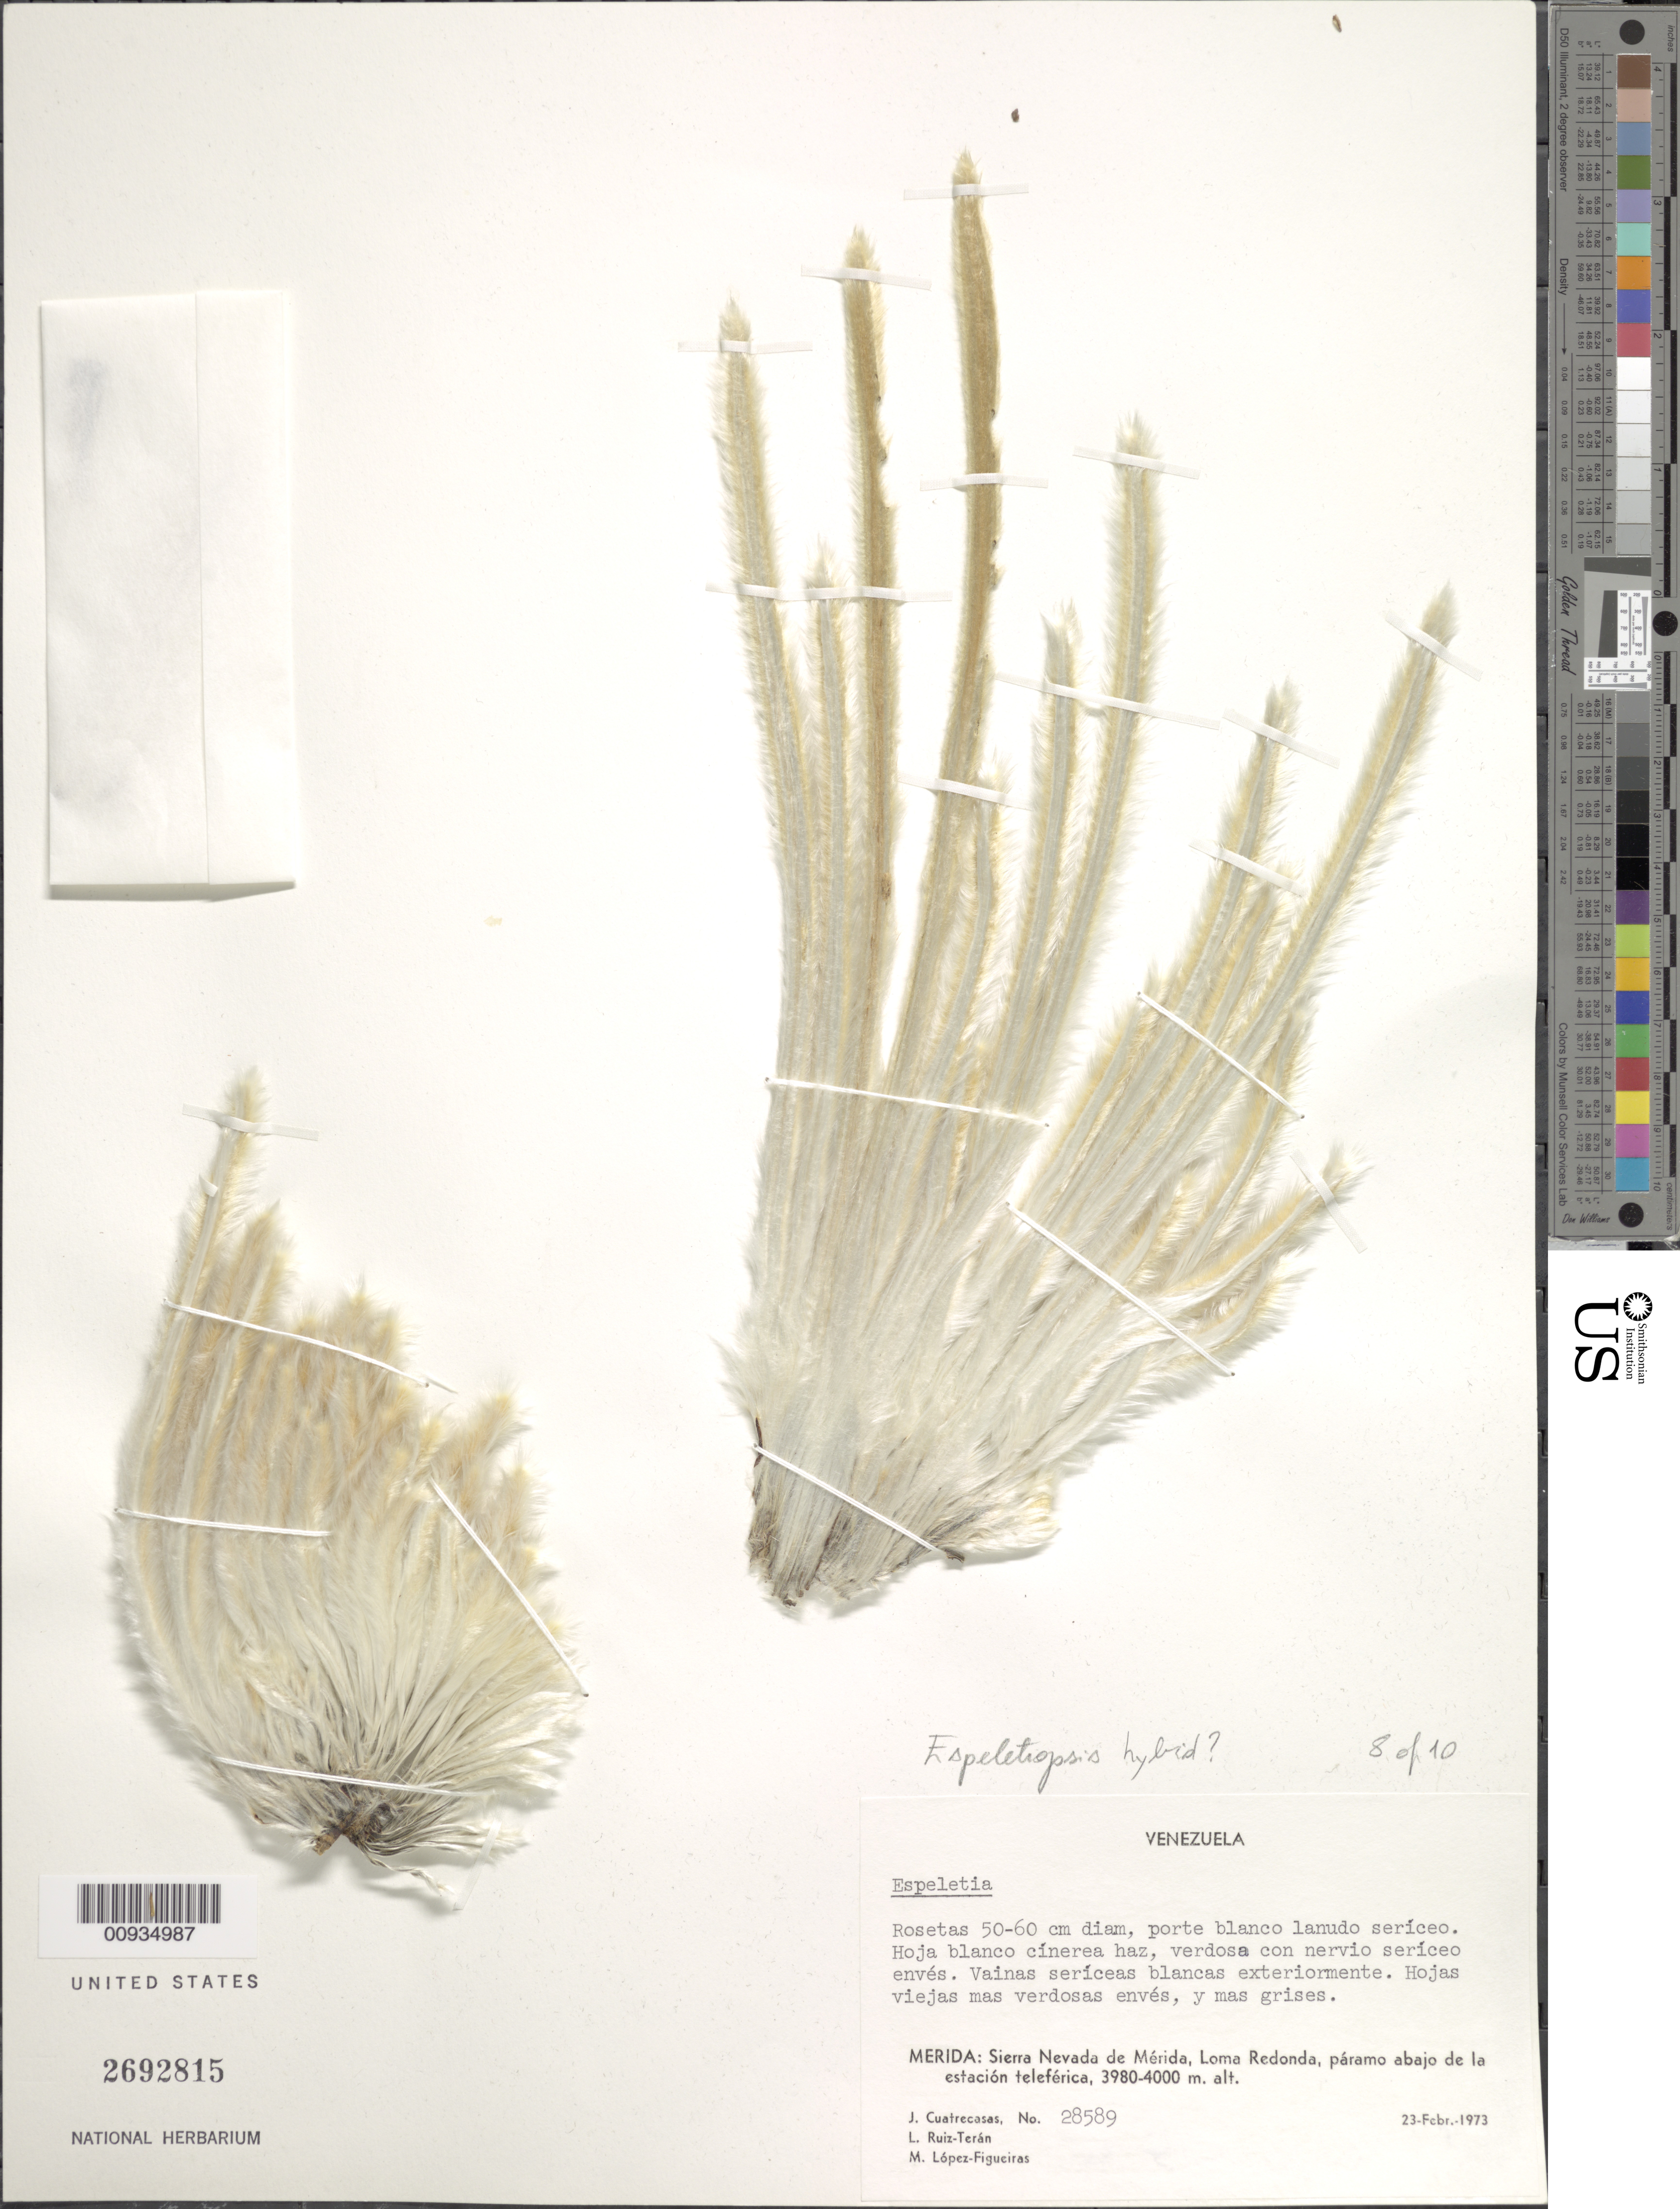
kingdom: Plantae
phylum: Tracheophyta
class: Magnoliopsida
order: Asterales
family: Asteraceae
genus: Espeletiopsis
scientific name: Espeletiopsis sp.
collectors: J. Cuatrecasas, L. E. Ruíz-Terán & M. López Figueiras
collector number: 28589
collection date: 1973-02-23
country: Venezuela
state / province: Mérida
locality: Sierra Nevada de Merida, Loma Redonda, paramo abajo de la estacion teleferica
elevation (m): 3980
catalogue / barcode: US 2692815